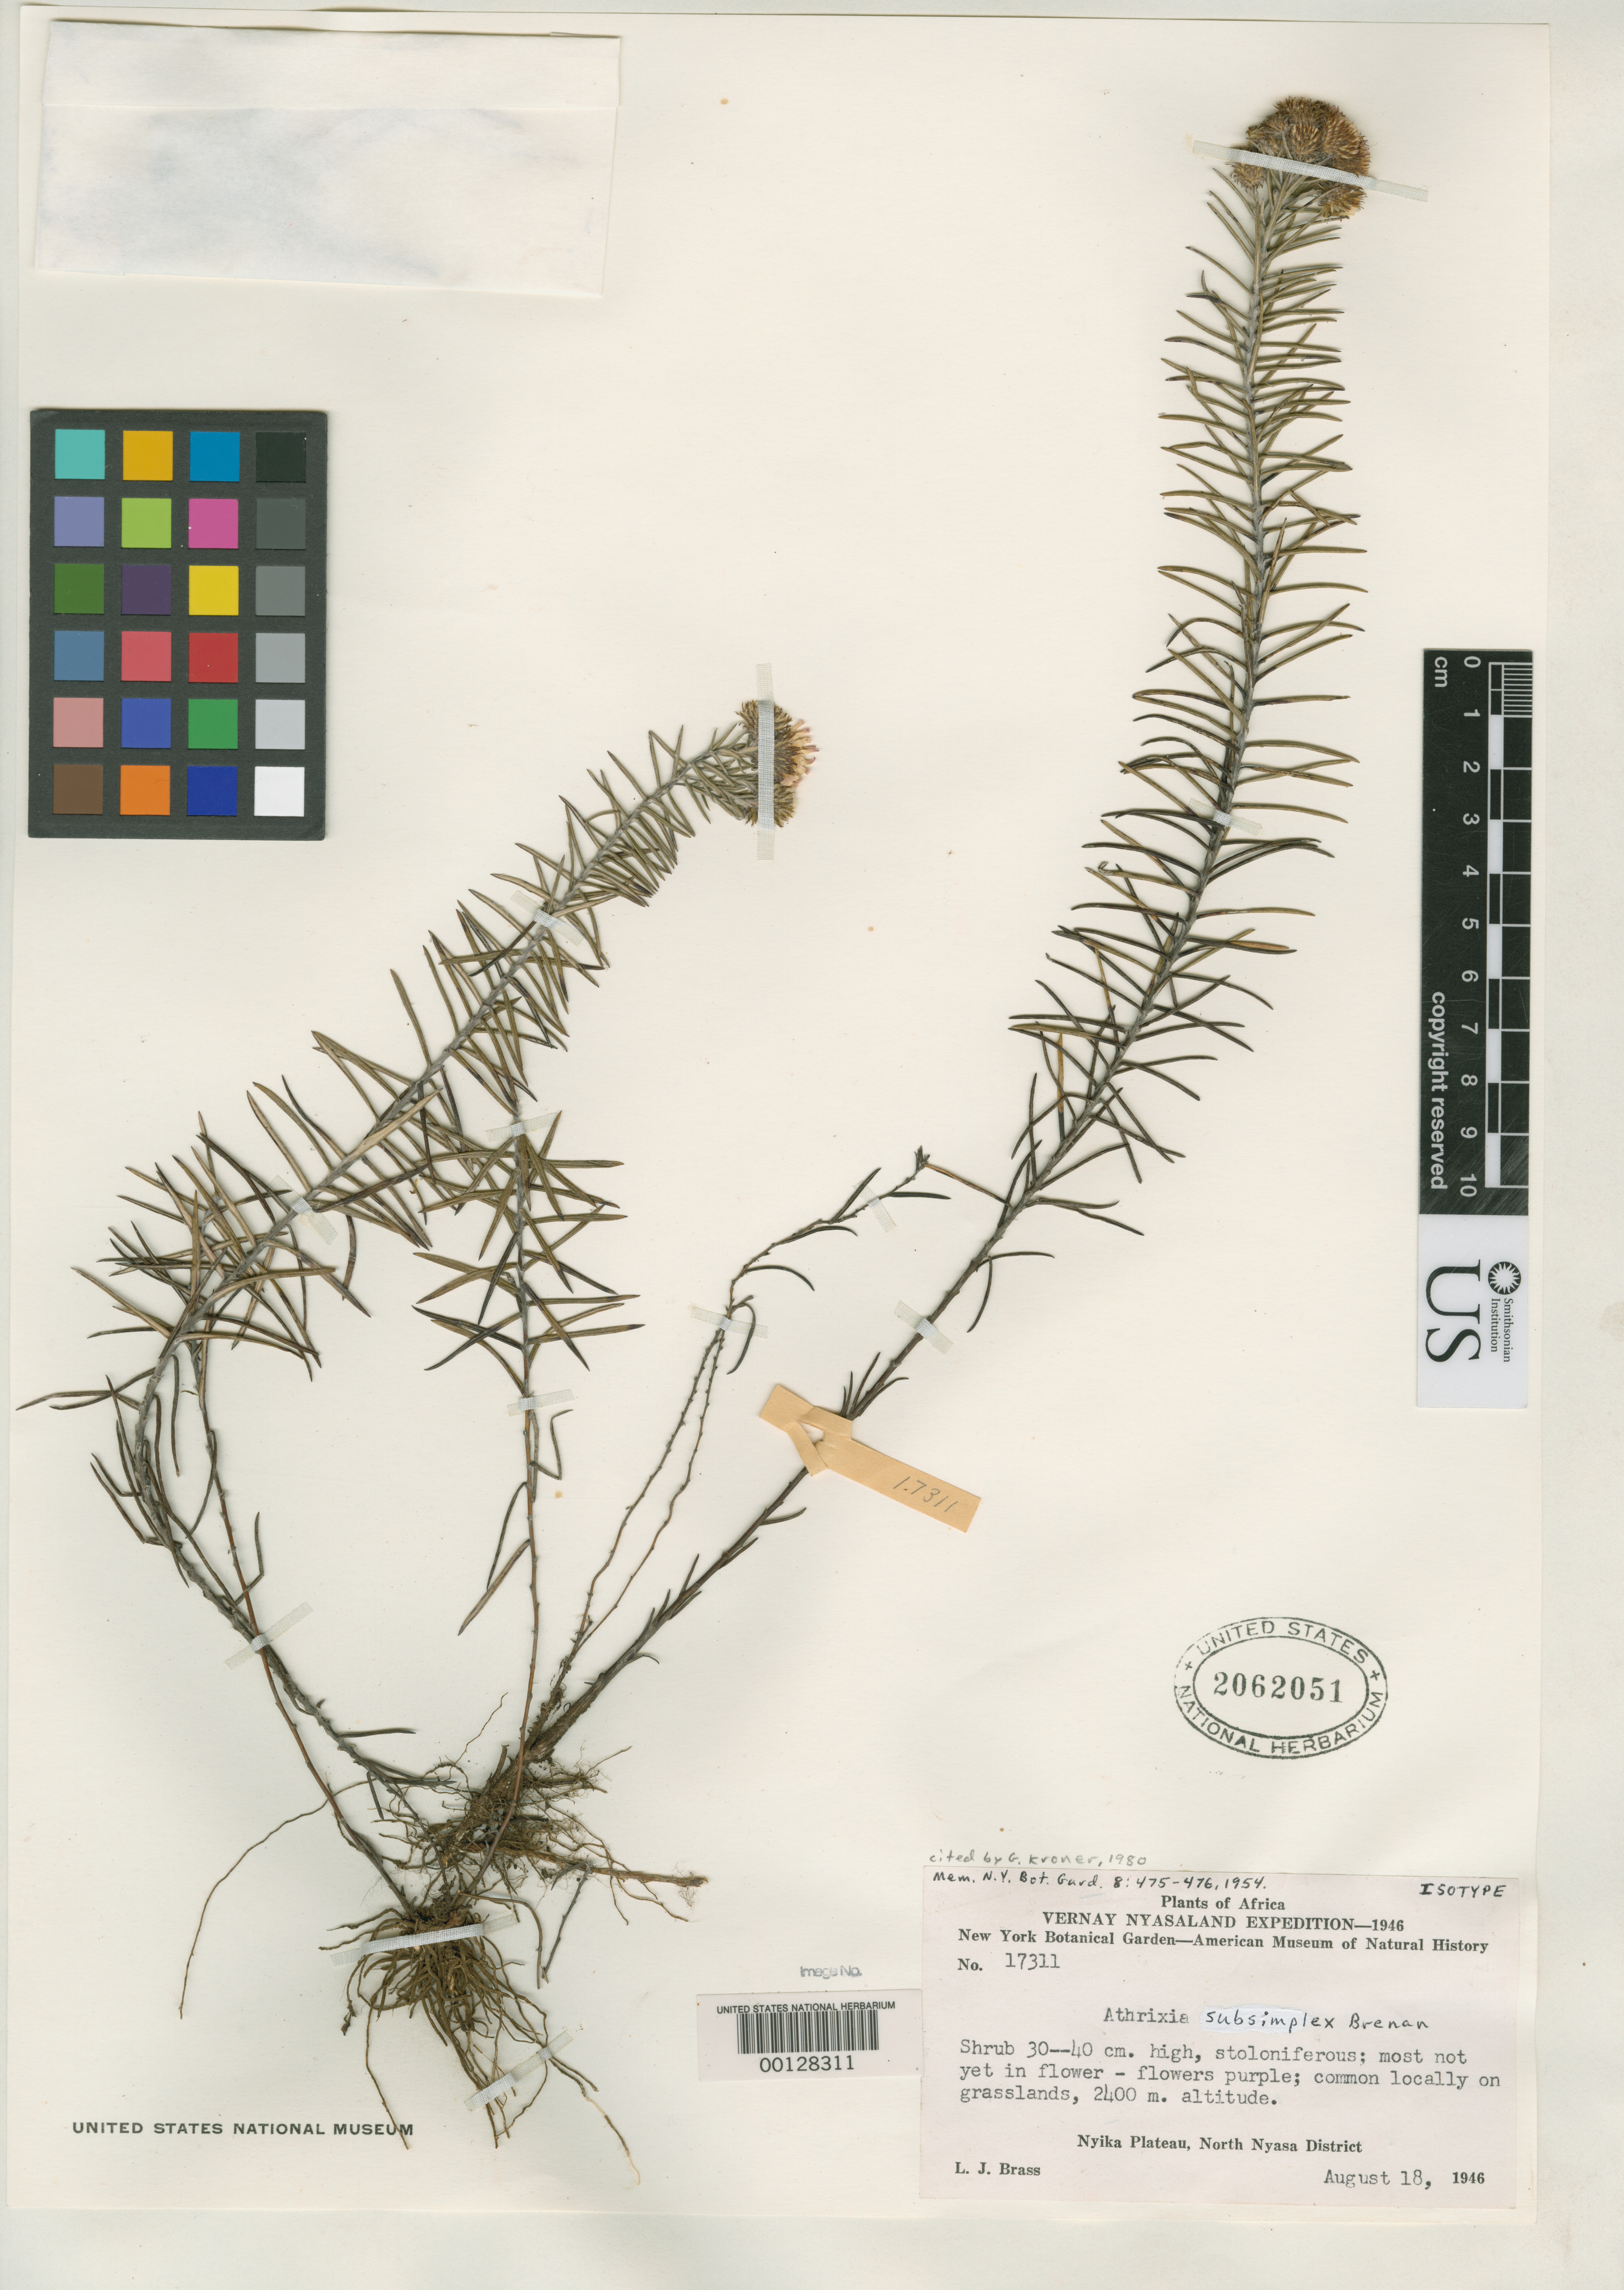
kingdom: Plantae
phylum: Tracheophyta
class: Magnoliopsida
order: Asterales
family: Asteraceae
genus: Athrixia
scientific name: Athrixia subsimplex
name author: Brenan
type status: Isotype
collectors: L. J. Brass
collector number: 17311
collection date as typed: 18 Aug 1946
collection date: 1946-08-18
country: Malawi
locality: Nyika Plateau, North Nyasa.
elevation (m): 2400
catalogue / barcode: US 2062051